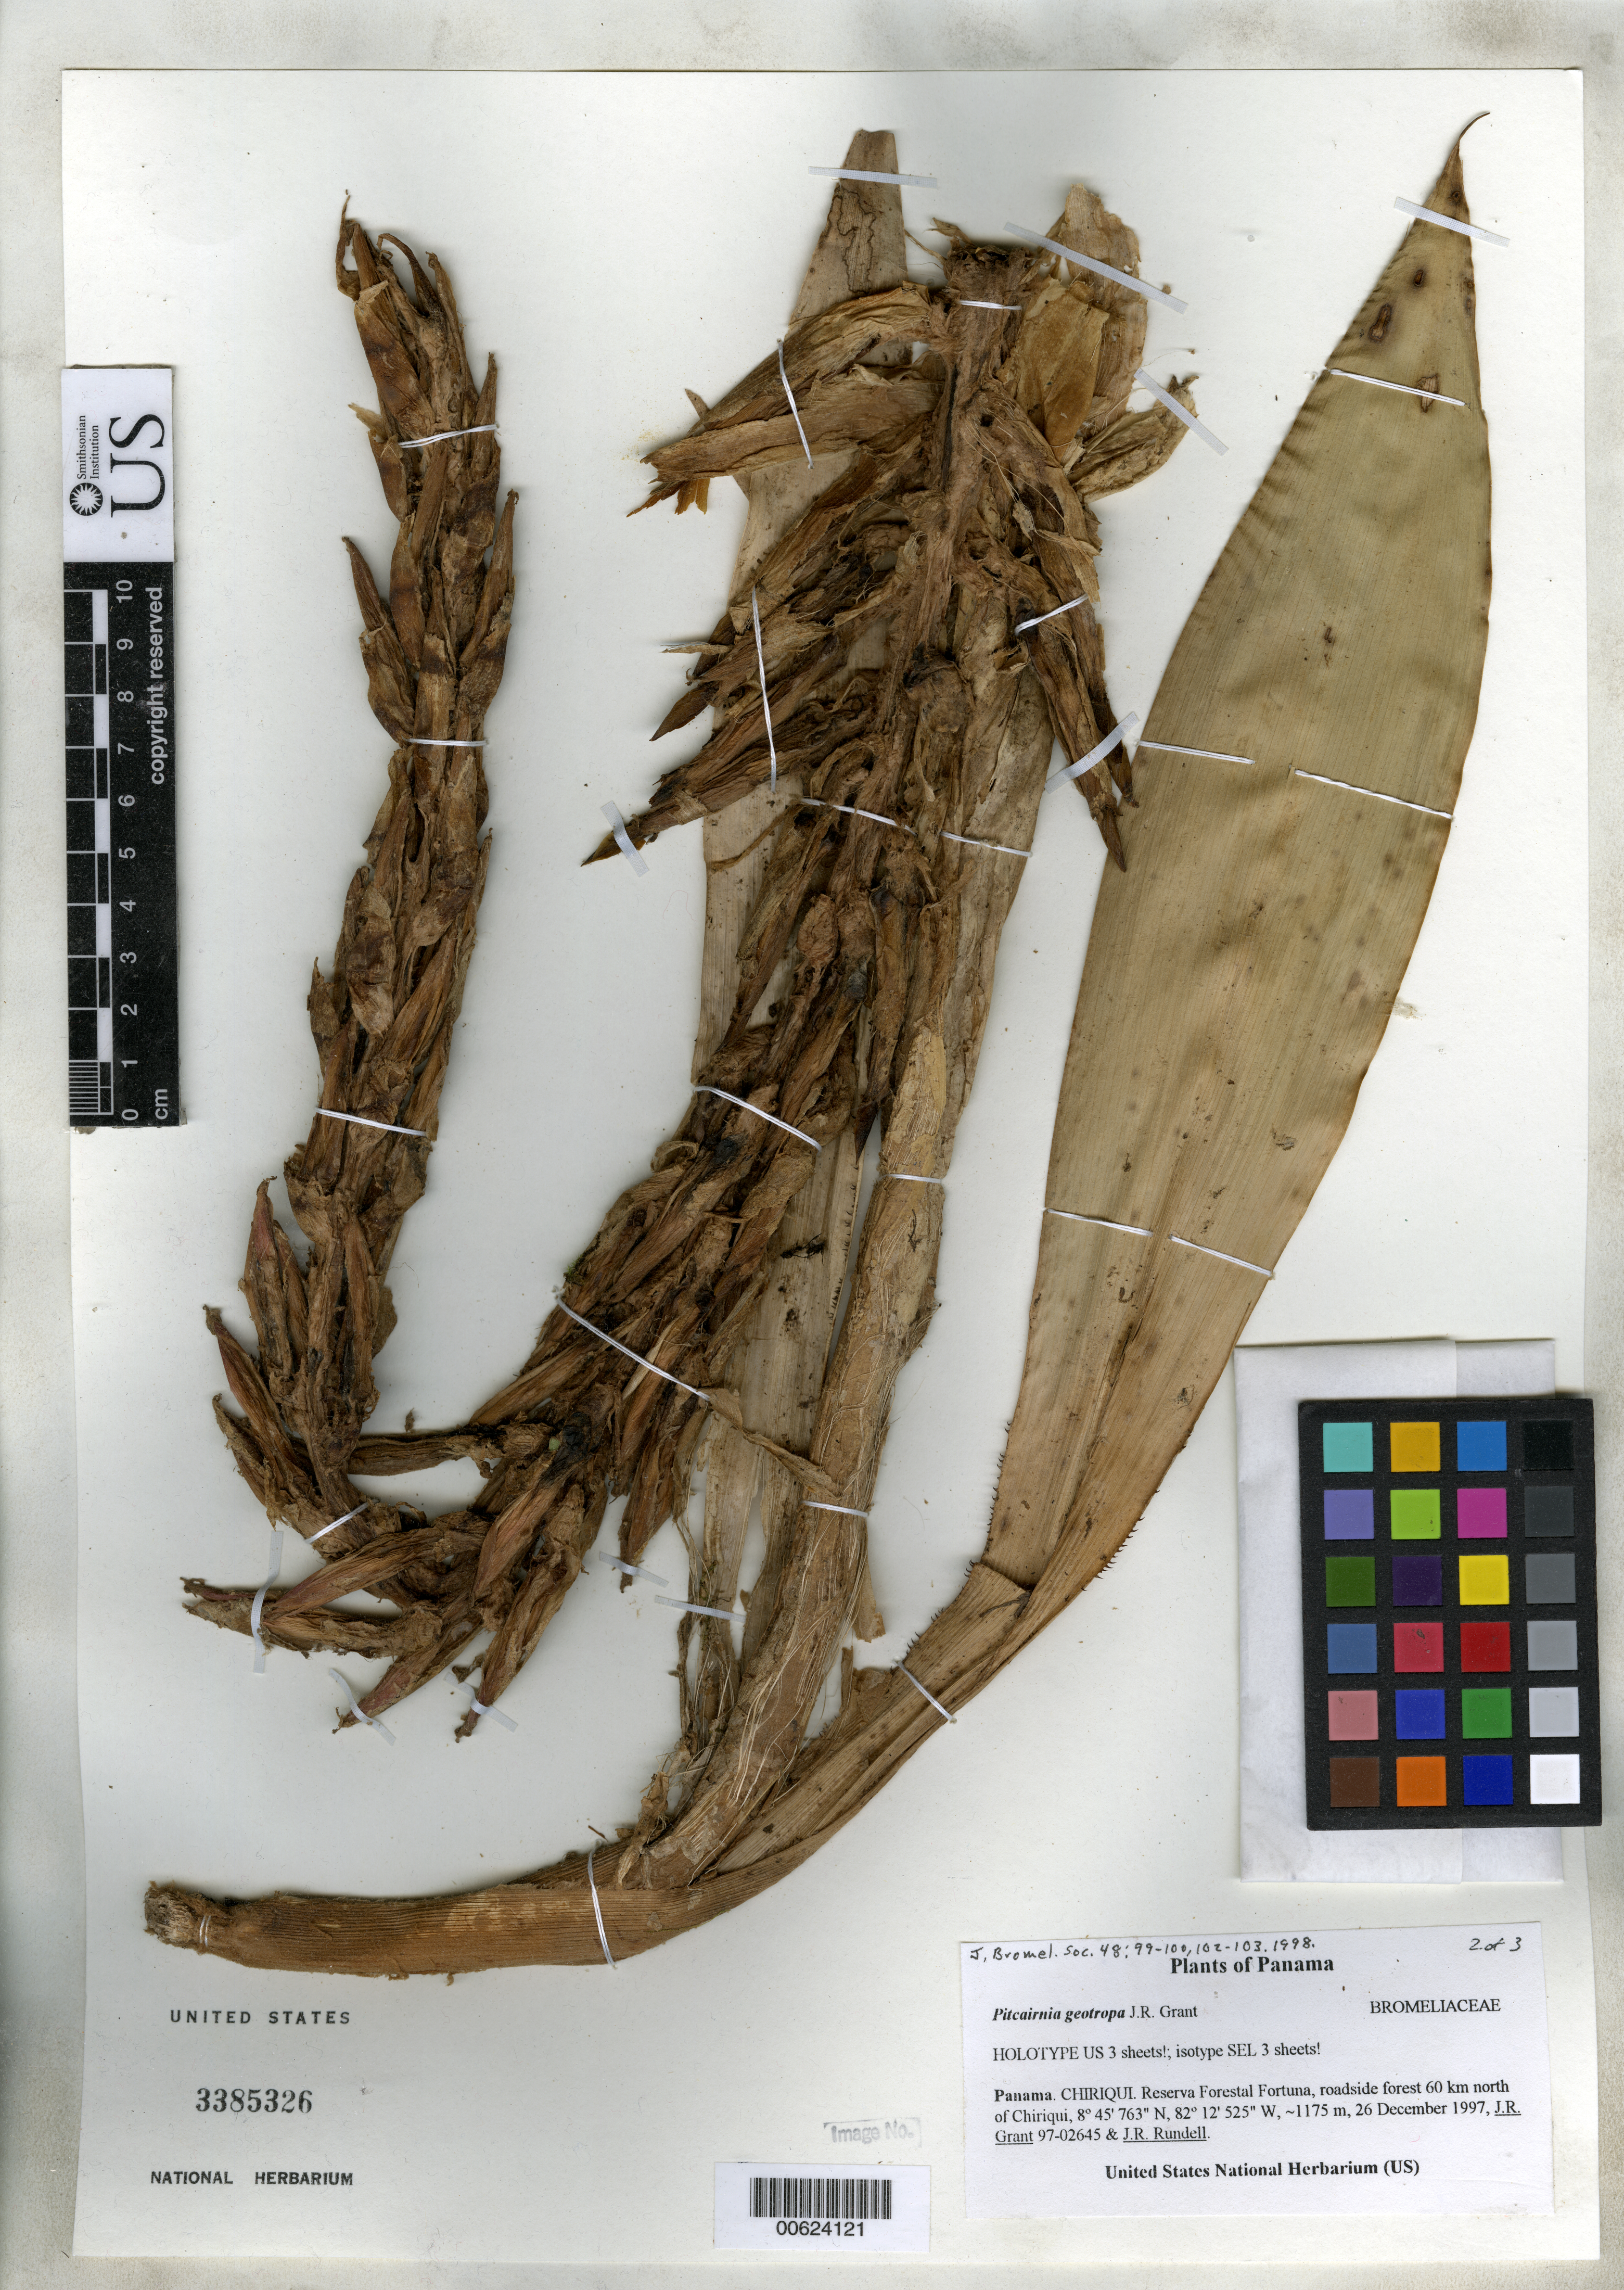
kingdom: Plantae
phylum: Tracheophyta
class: Liliopsida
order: Poales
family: Bromeliaceae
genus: Pitcairnia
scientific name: Pitcairnia geotropa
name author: J.R. Grant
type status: Holotype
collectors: J. R. Grant & J. R. Rundell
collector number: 97-02645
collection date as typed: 26 Dec 1997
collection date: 1997-12-26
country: Panama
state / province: Chiriquí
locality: Reserva Forestal Fortuna, 60 km N of Chiriqui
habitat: roadside forest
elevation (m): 1175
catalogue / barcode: US 3385326